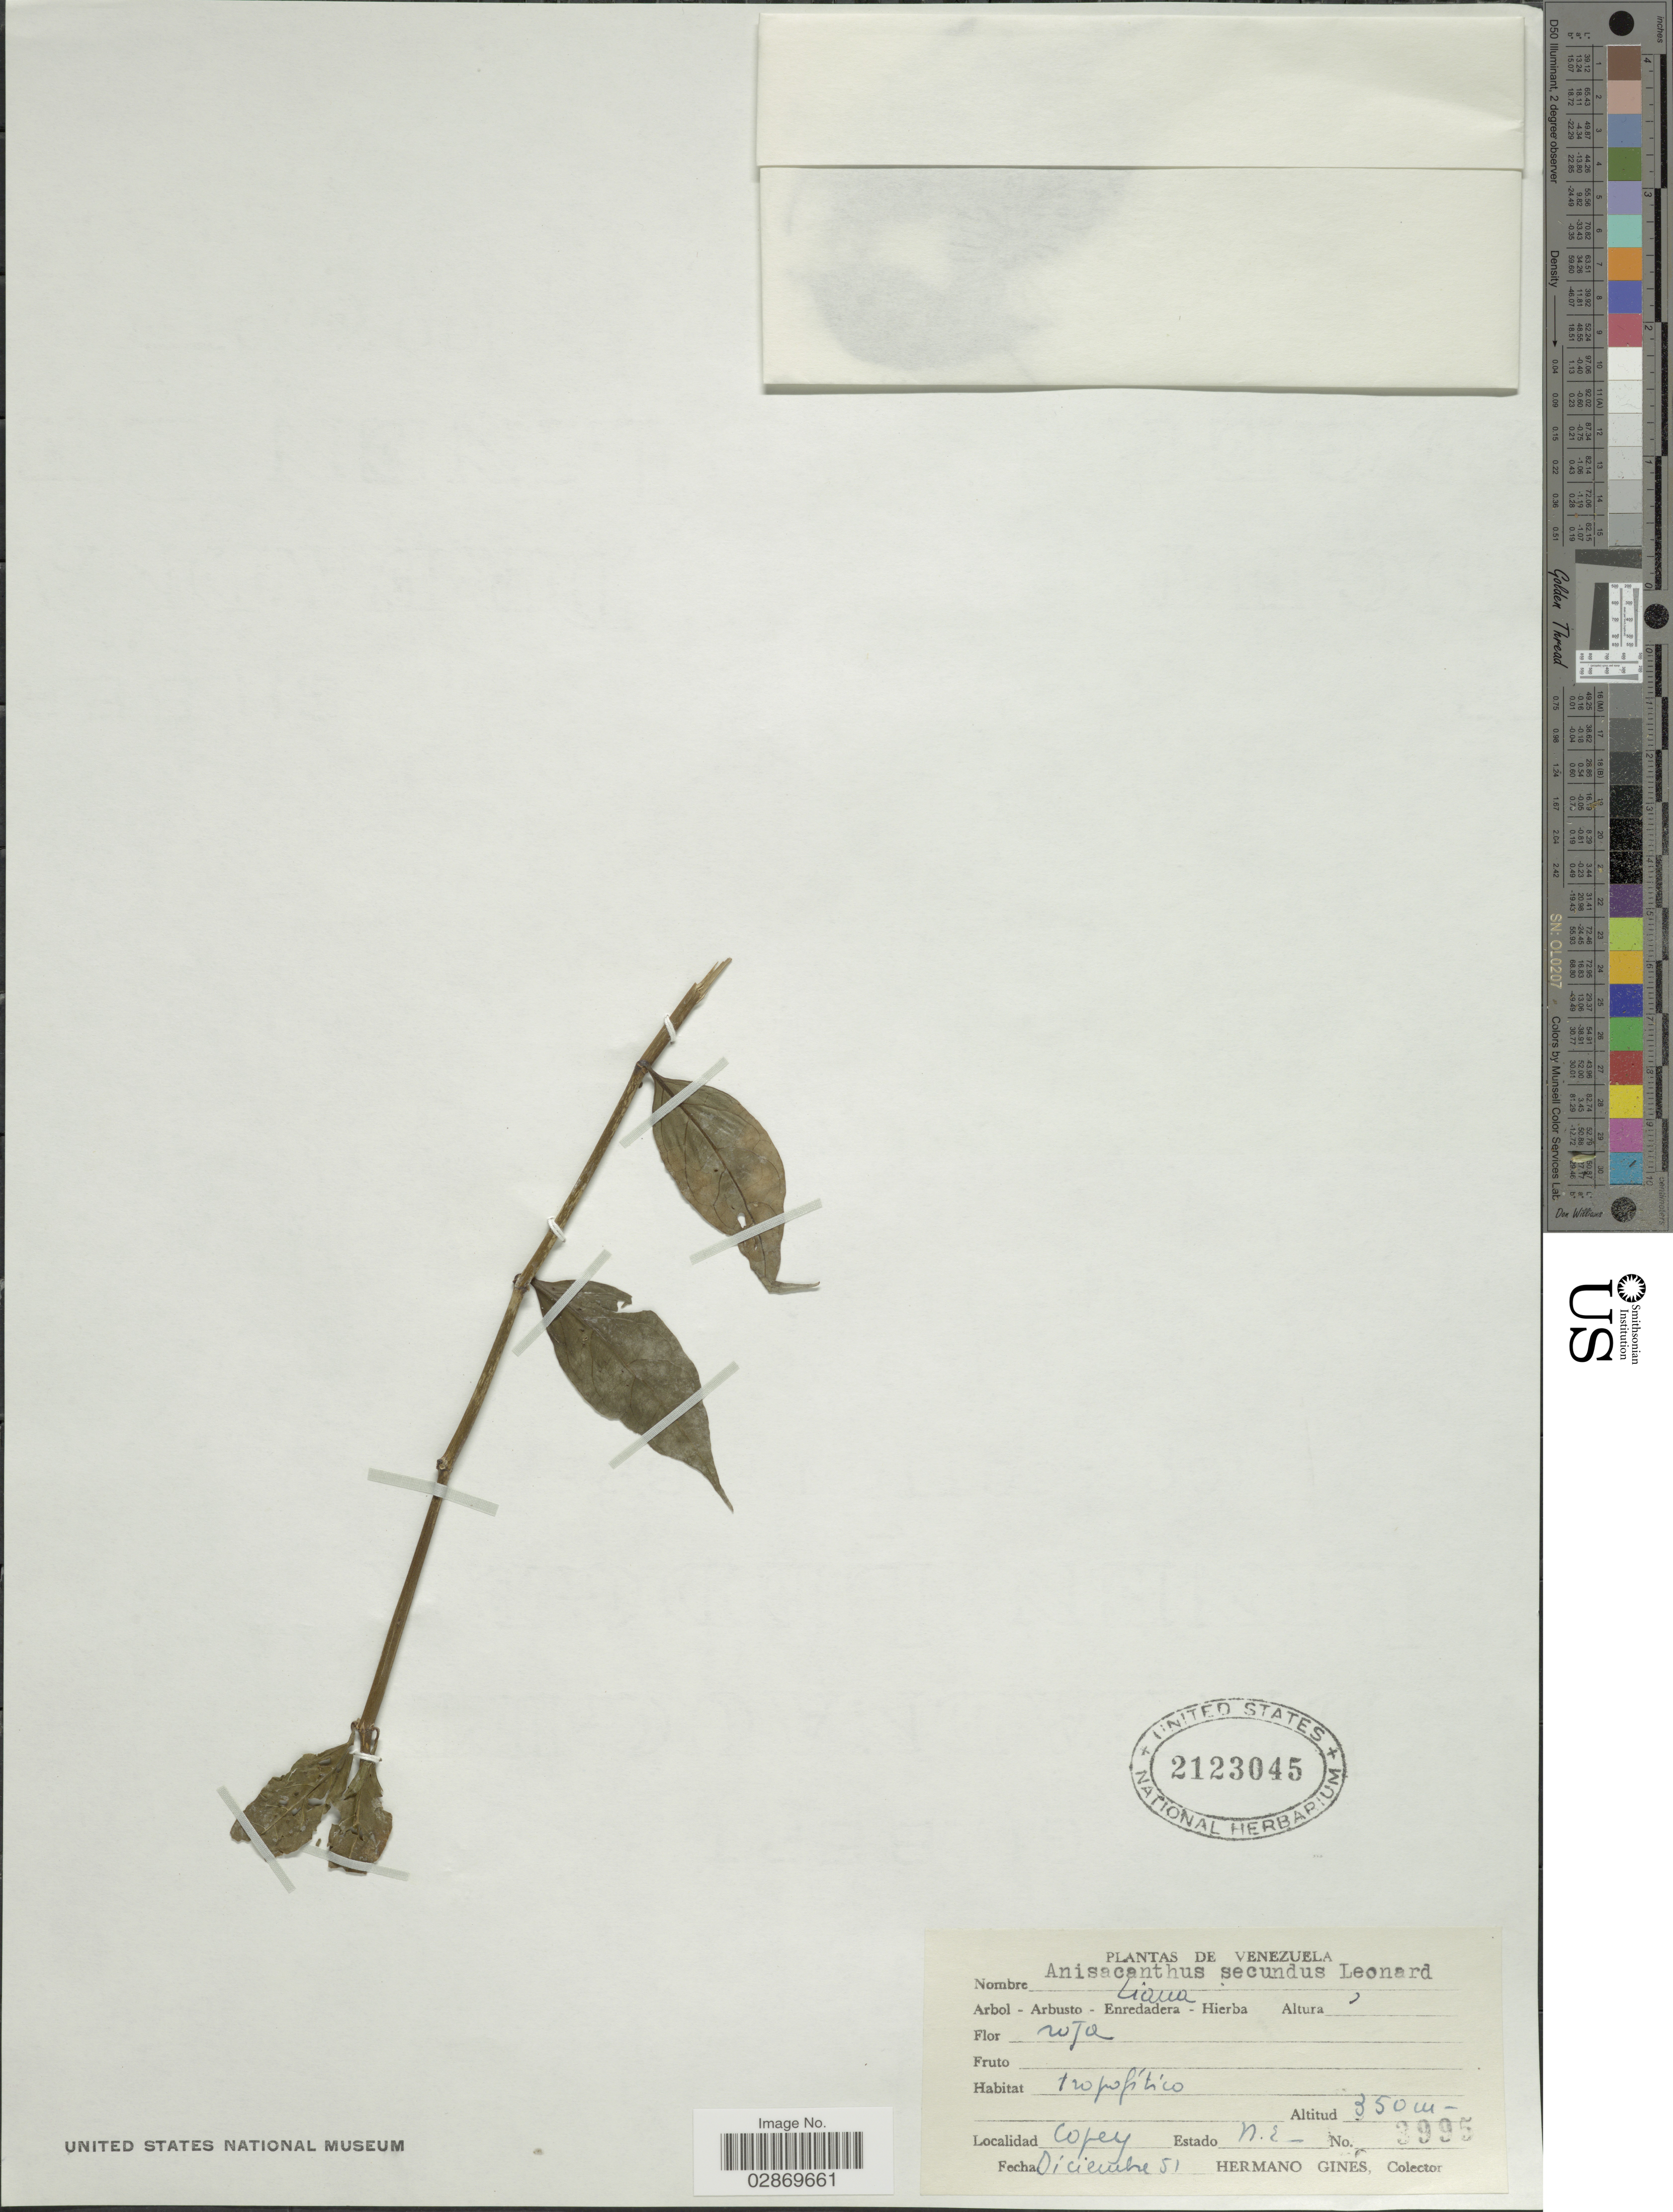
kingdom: Plantae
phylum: Tracheophyta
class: Magnoliopsida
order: Lamiales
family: Acanthaceae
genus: Anisacanthus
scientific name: Anisacanthus secundus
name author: Leonard in A.C. Sm.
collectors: Bro. Gines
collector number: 3995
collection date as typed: Transcribed d/m/y: /12/51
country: Venezuela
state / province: Nueva Esparta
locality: Copey, Estado N.E.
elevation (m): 350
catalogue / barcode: US 2123045